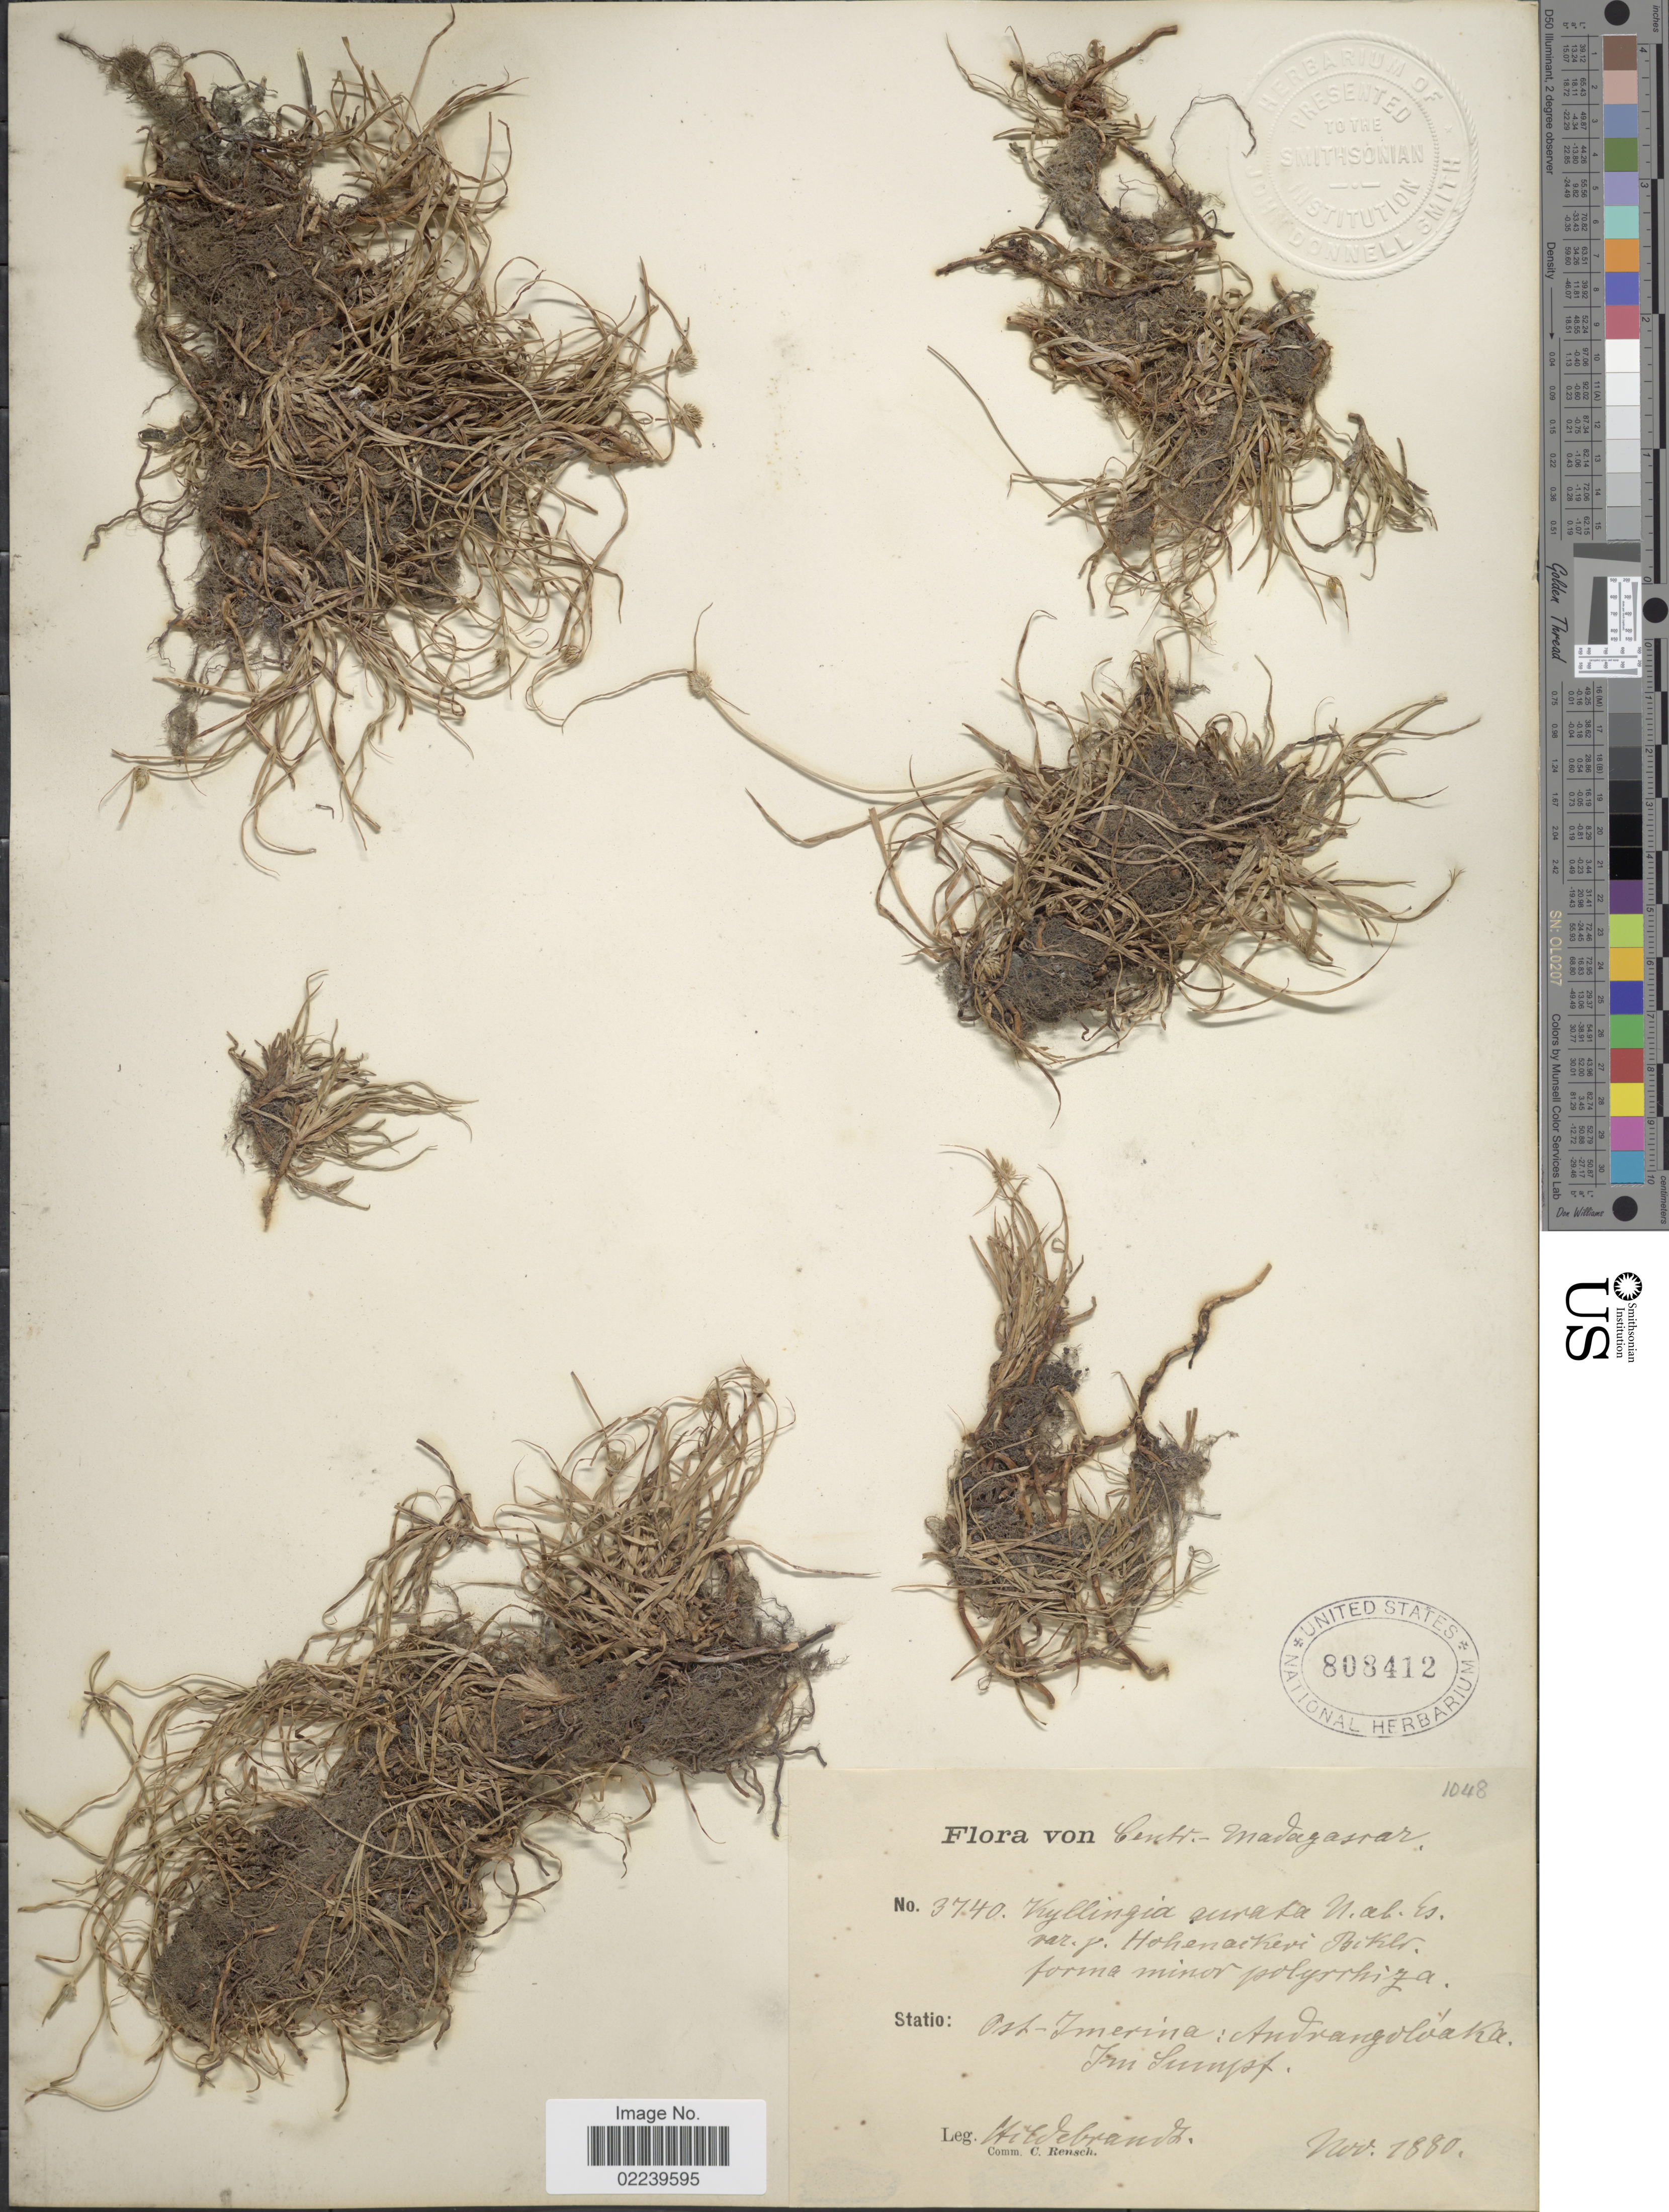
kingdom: Plantae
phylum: Tracheophyta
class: Liliopsida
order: Poales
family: Cyperaceae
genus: Cyperus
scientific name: Cyperus erectus f. minor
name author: Kük.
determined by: Strong, Mark T., (BOT), Smithsonian Institution - National Museum of Natural History (UNITED STATES)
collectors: J. Hildebrandt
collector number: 3740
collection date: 1880-11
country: Madagascar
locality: Centr.-Madagascar. Ost-Imerina: Andrangoloaka, Im Sumpf.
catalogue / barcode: US 808412